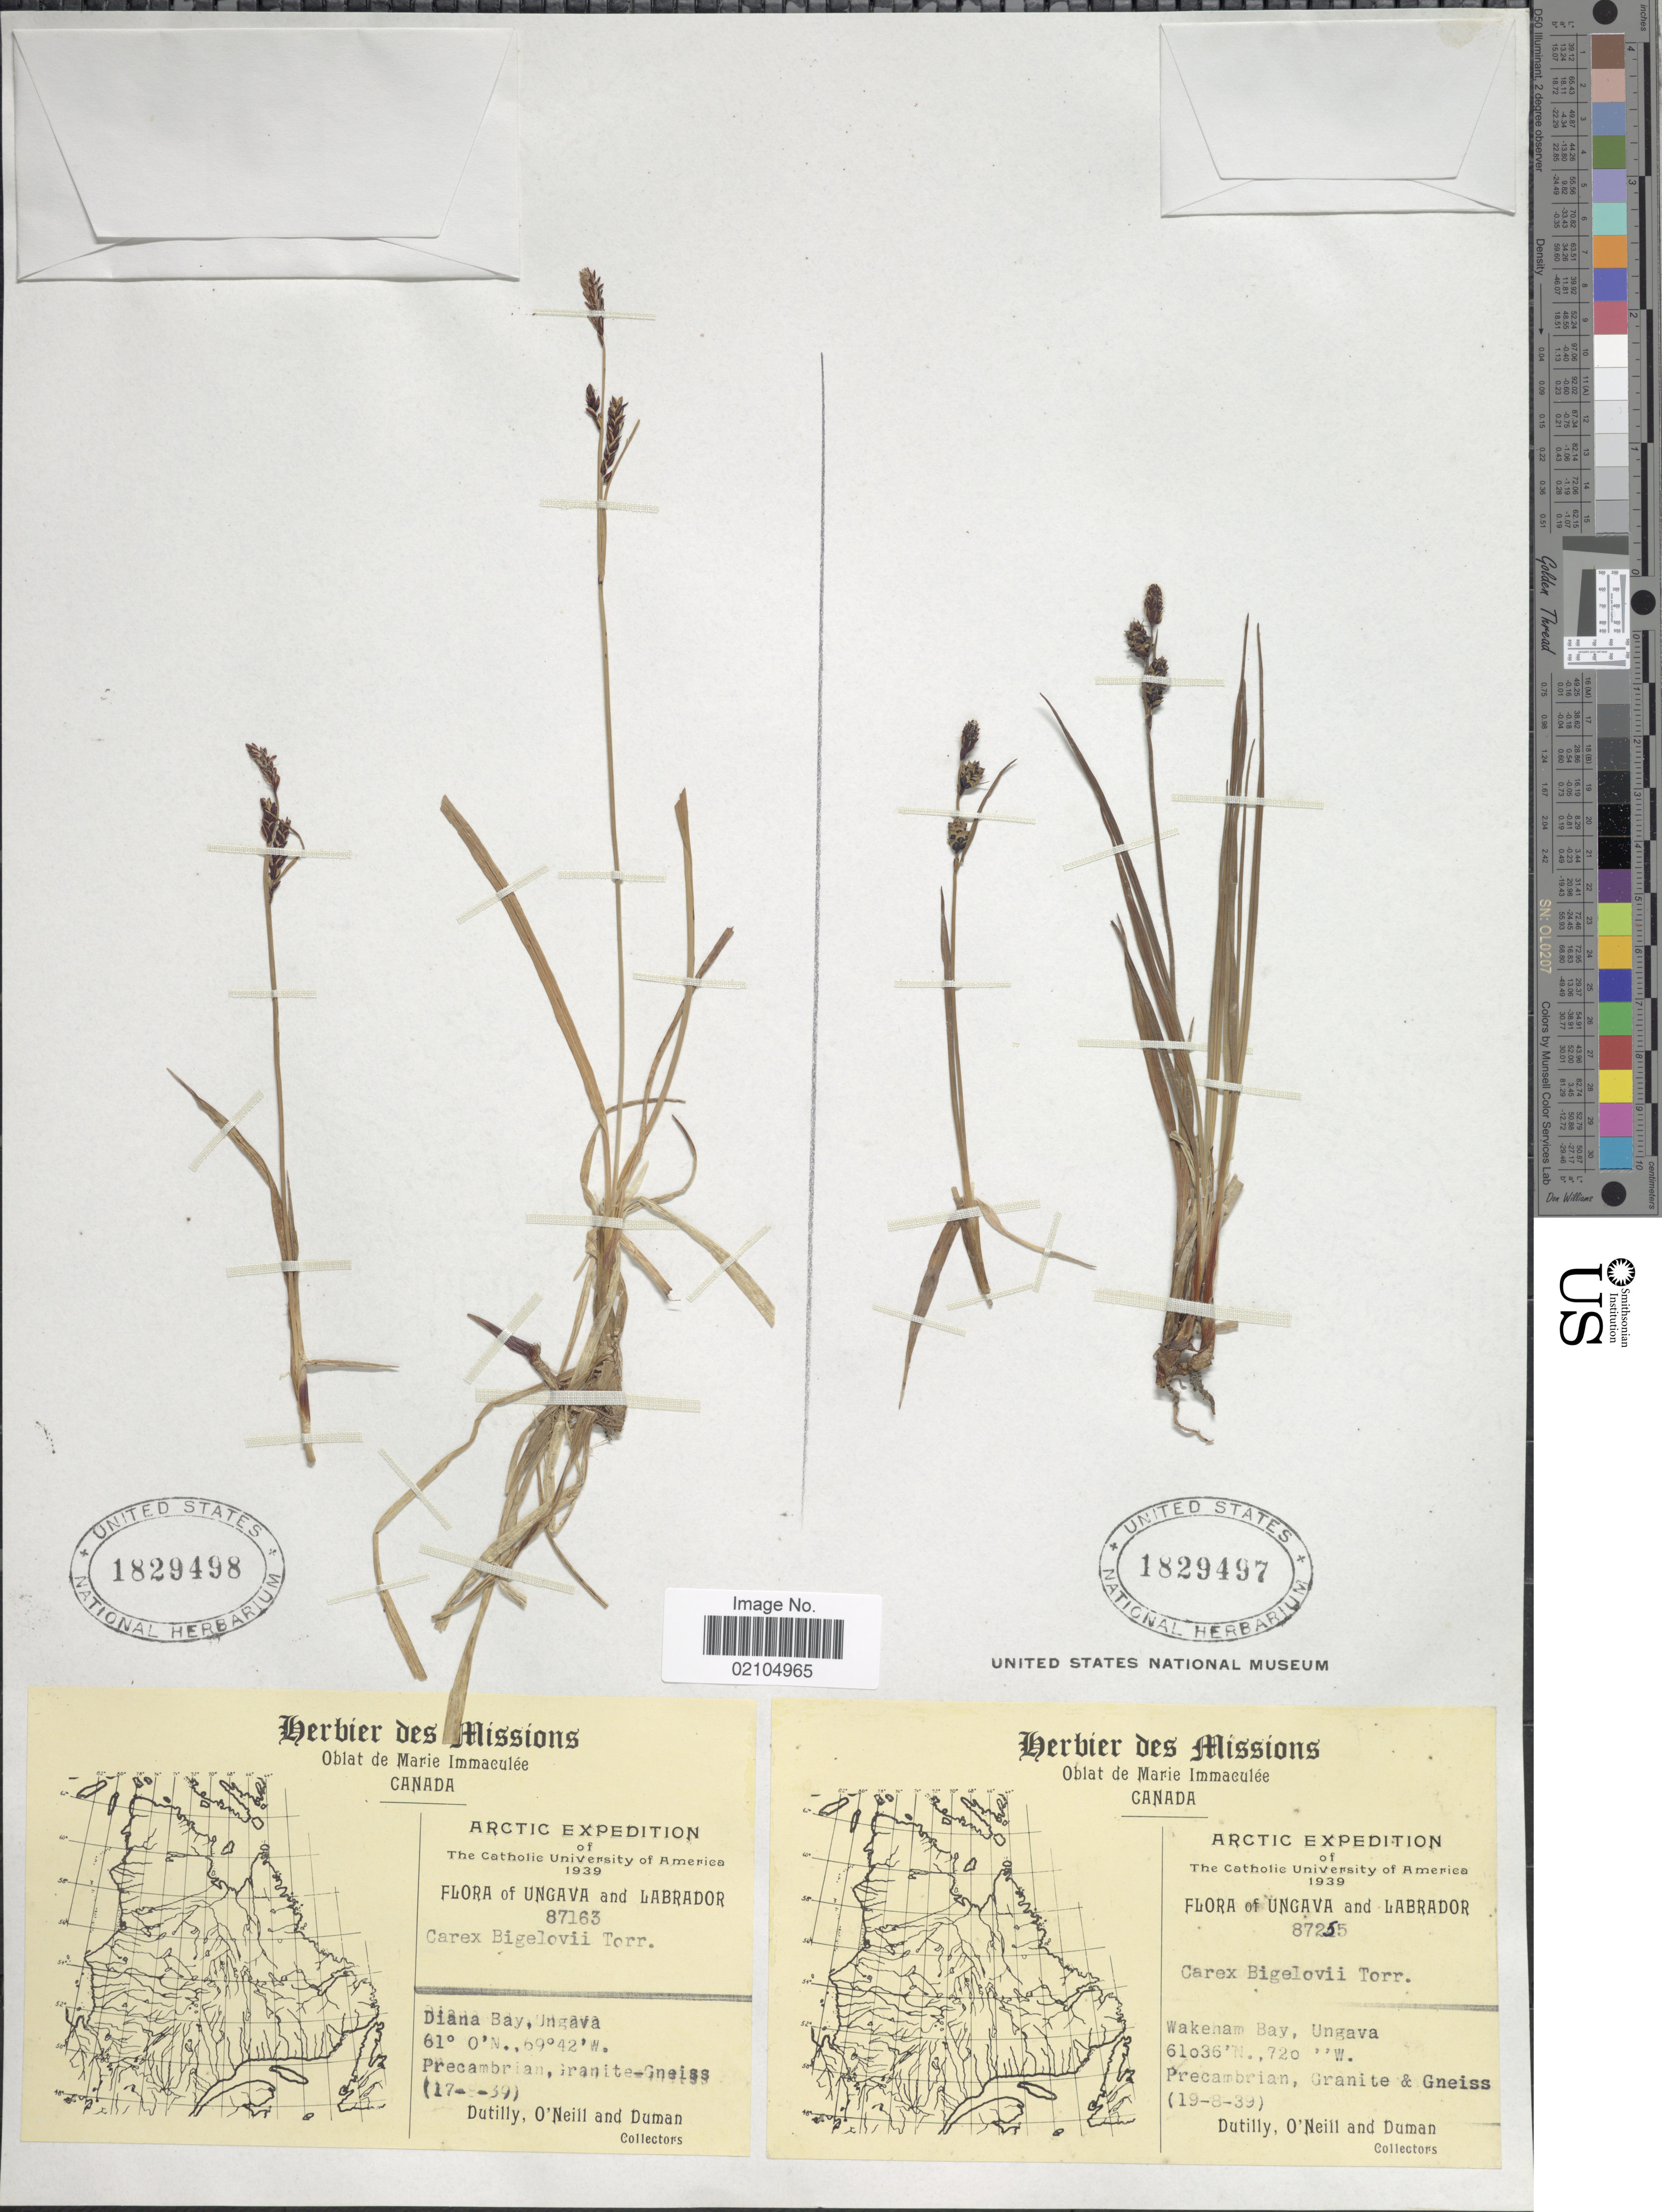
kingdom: Plantae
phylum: Tracheophyta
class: Liliopsida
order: Poales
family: Cyperaceae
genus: Carex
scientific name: Carex bigelowii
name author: Torr. ex Schwein.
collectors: -. Dutilly, O' Neill & -. Duman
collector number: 87255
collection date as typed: Transcribed d/m/y: 19/8/39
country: Canada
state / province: Quebec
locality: Arctic. Ungava and Labrador. Wakeham Bay, Ungava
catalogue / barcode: US 1829497-2